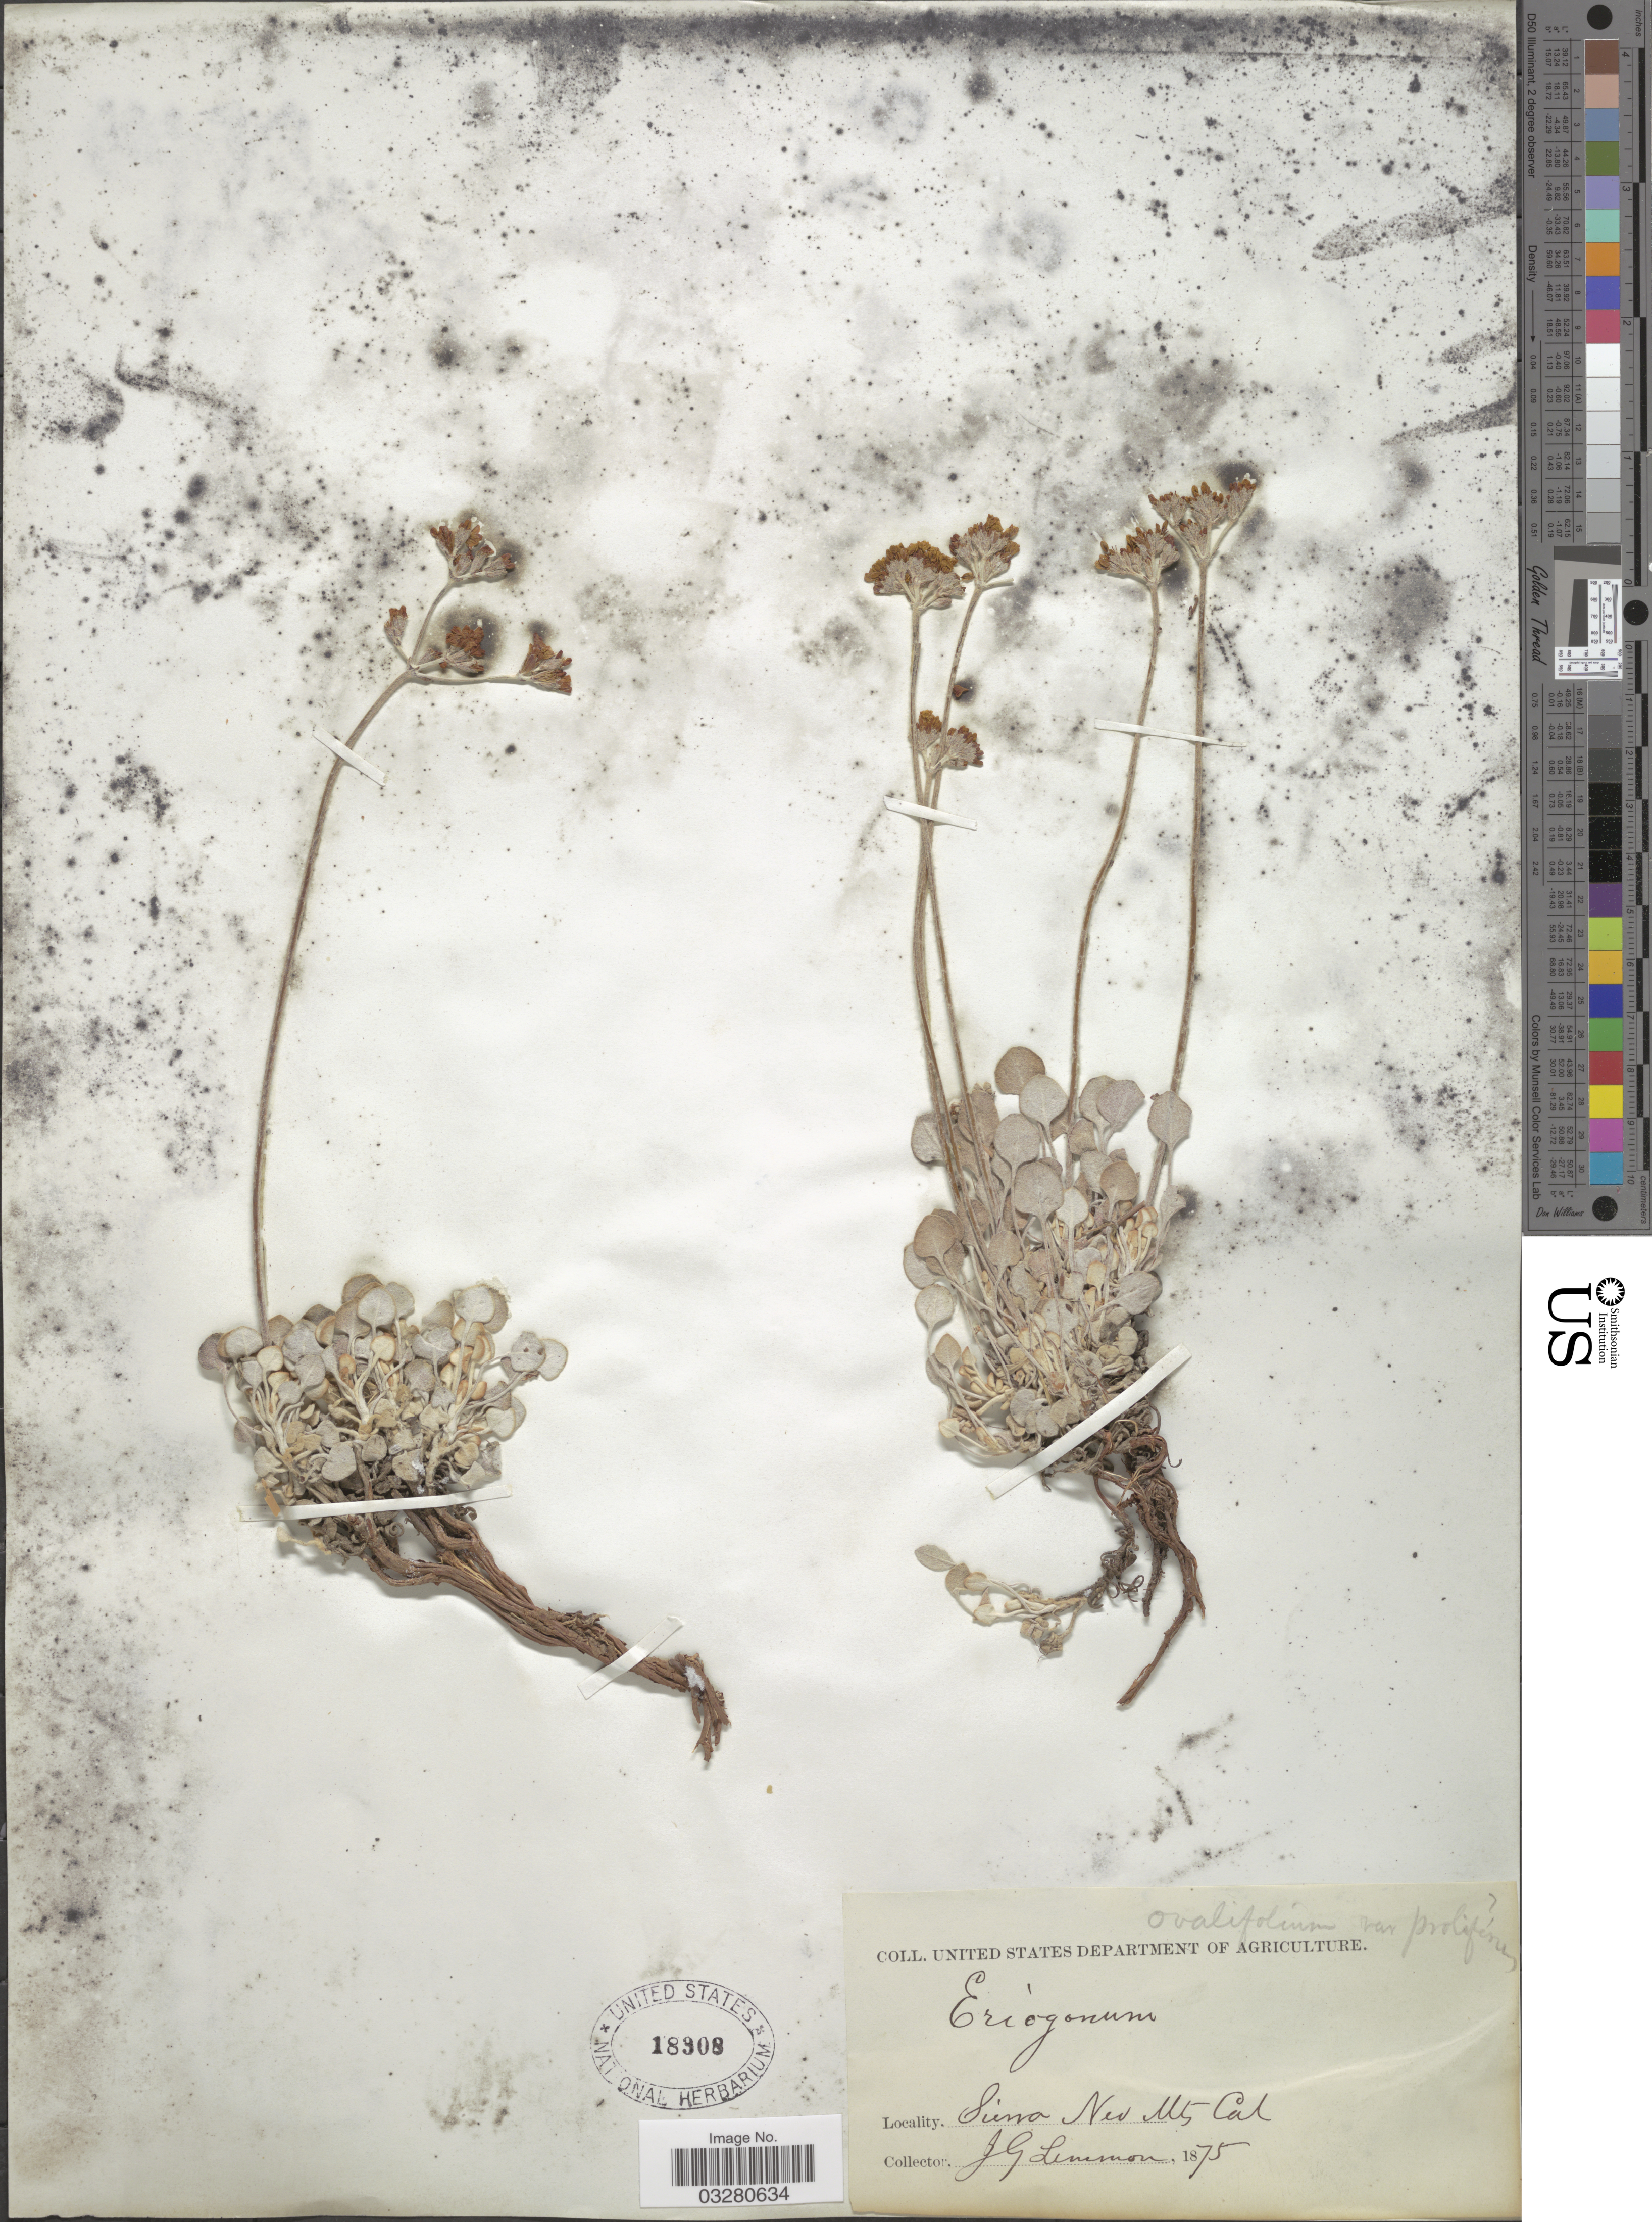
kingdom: Plantae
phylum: Tracheophyta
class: Magnoliopsida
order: Caryophyllales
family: Polygonaceae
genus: Eriogonum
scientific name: Eriogonum proliferum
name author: Torr. & A. Gray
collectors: J. Lemmon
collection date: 1875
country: United States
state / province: California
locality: Sierra Nev Mts.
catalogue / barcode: US 18308